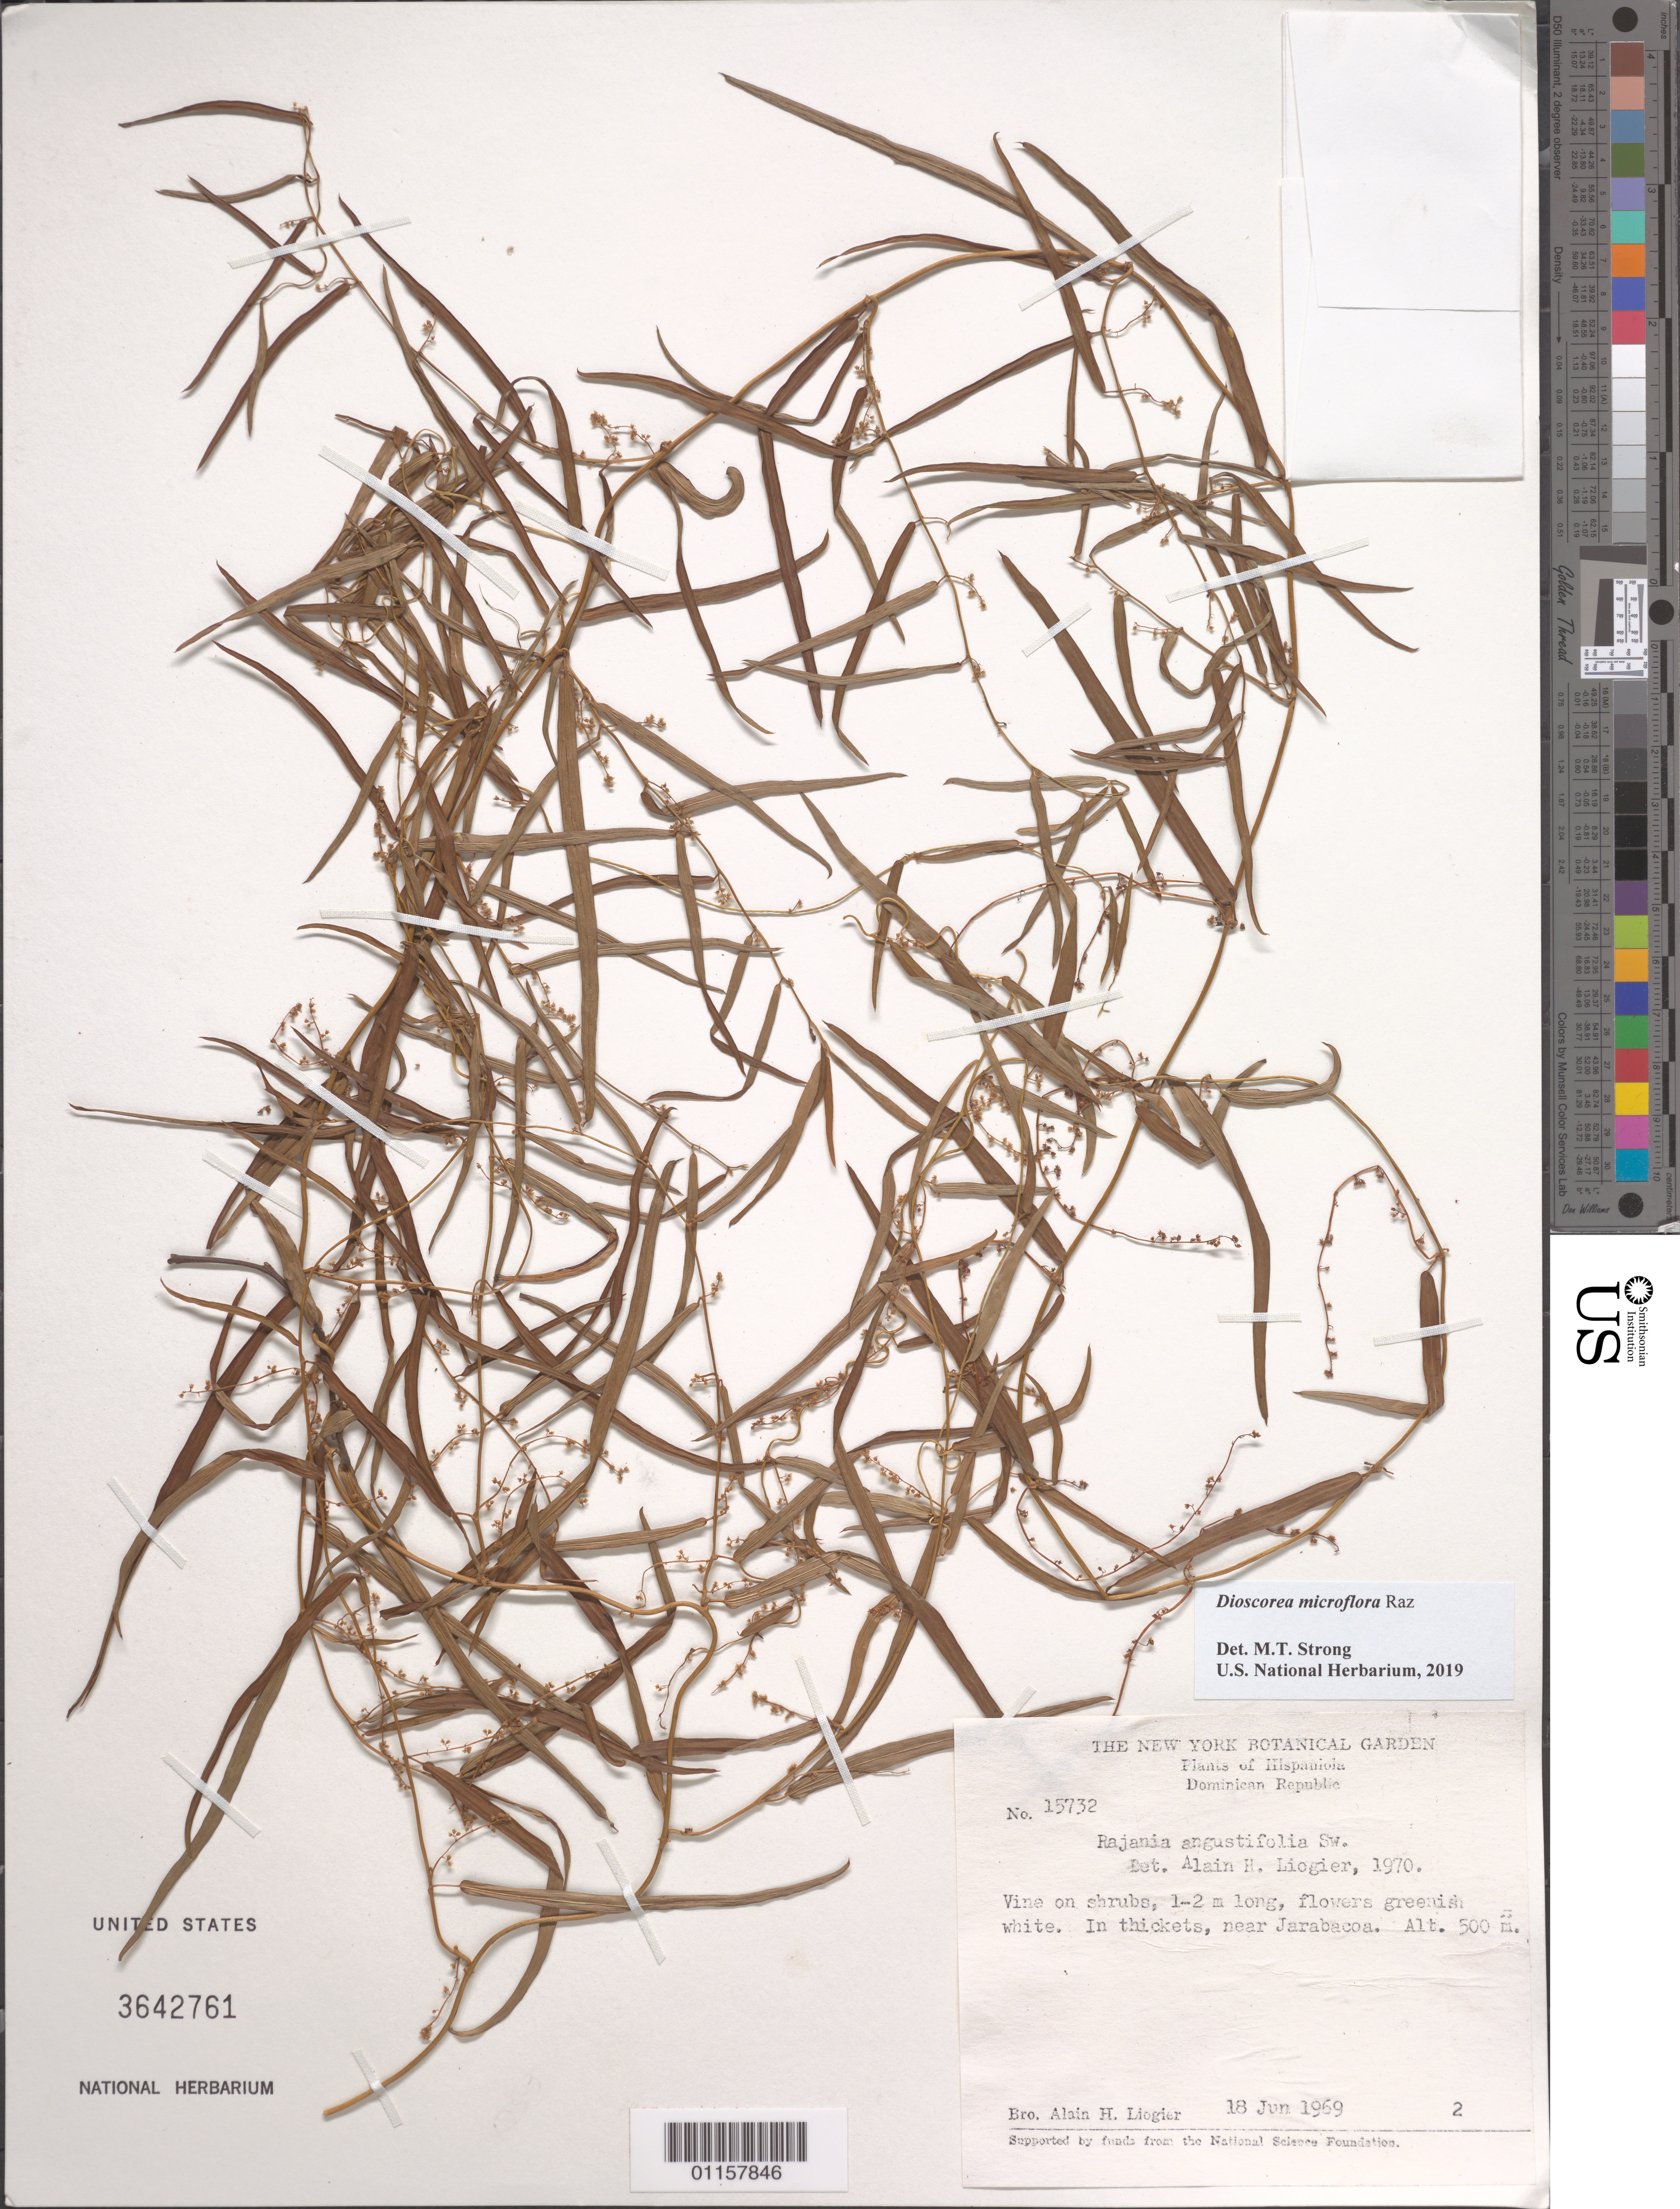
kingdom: Plantae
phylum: Tracheophyta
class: Liliopsida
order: Dioscoreales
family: Dioscoreaceae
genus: Dioscorea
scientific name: Dioscorea microflora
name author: Raz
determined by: Strong, M. T., (US), Smithsonian Institution - National Museum of Natural History (UNITED STATES)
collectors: A. H. Liogier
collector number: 15732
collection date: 1969-06-18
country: Dominican Republic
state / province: La Vega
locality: Jarabacoa, near.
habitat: In thickets.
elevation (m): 500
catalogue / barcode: US 3642761